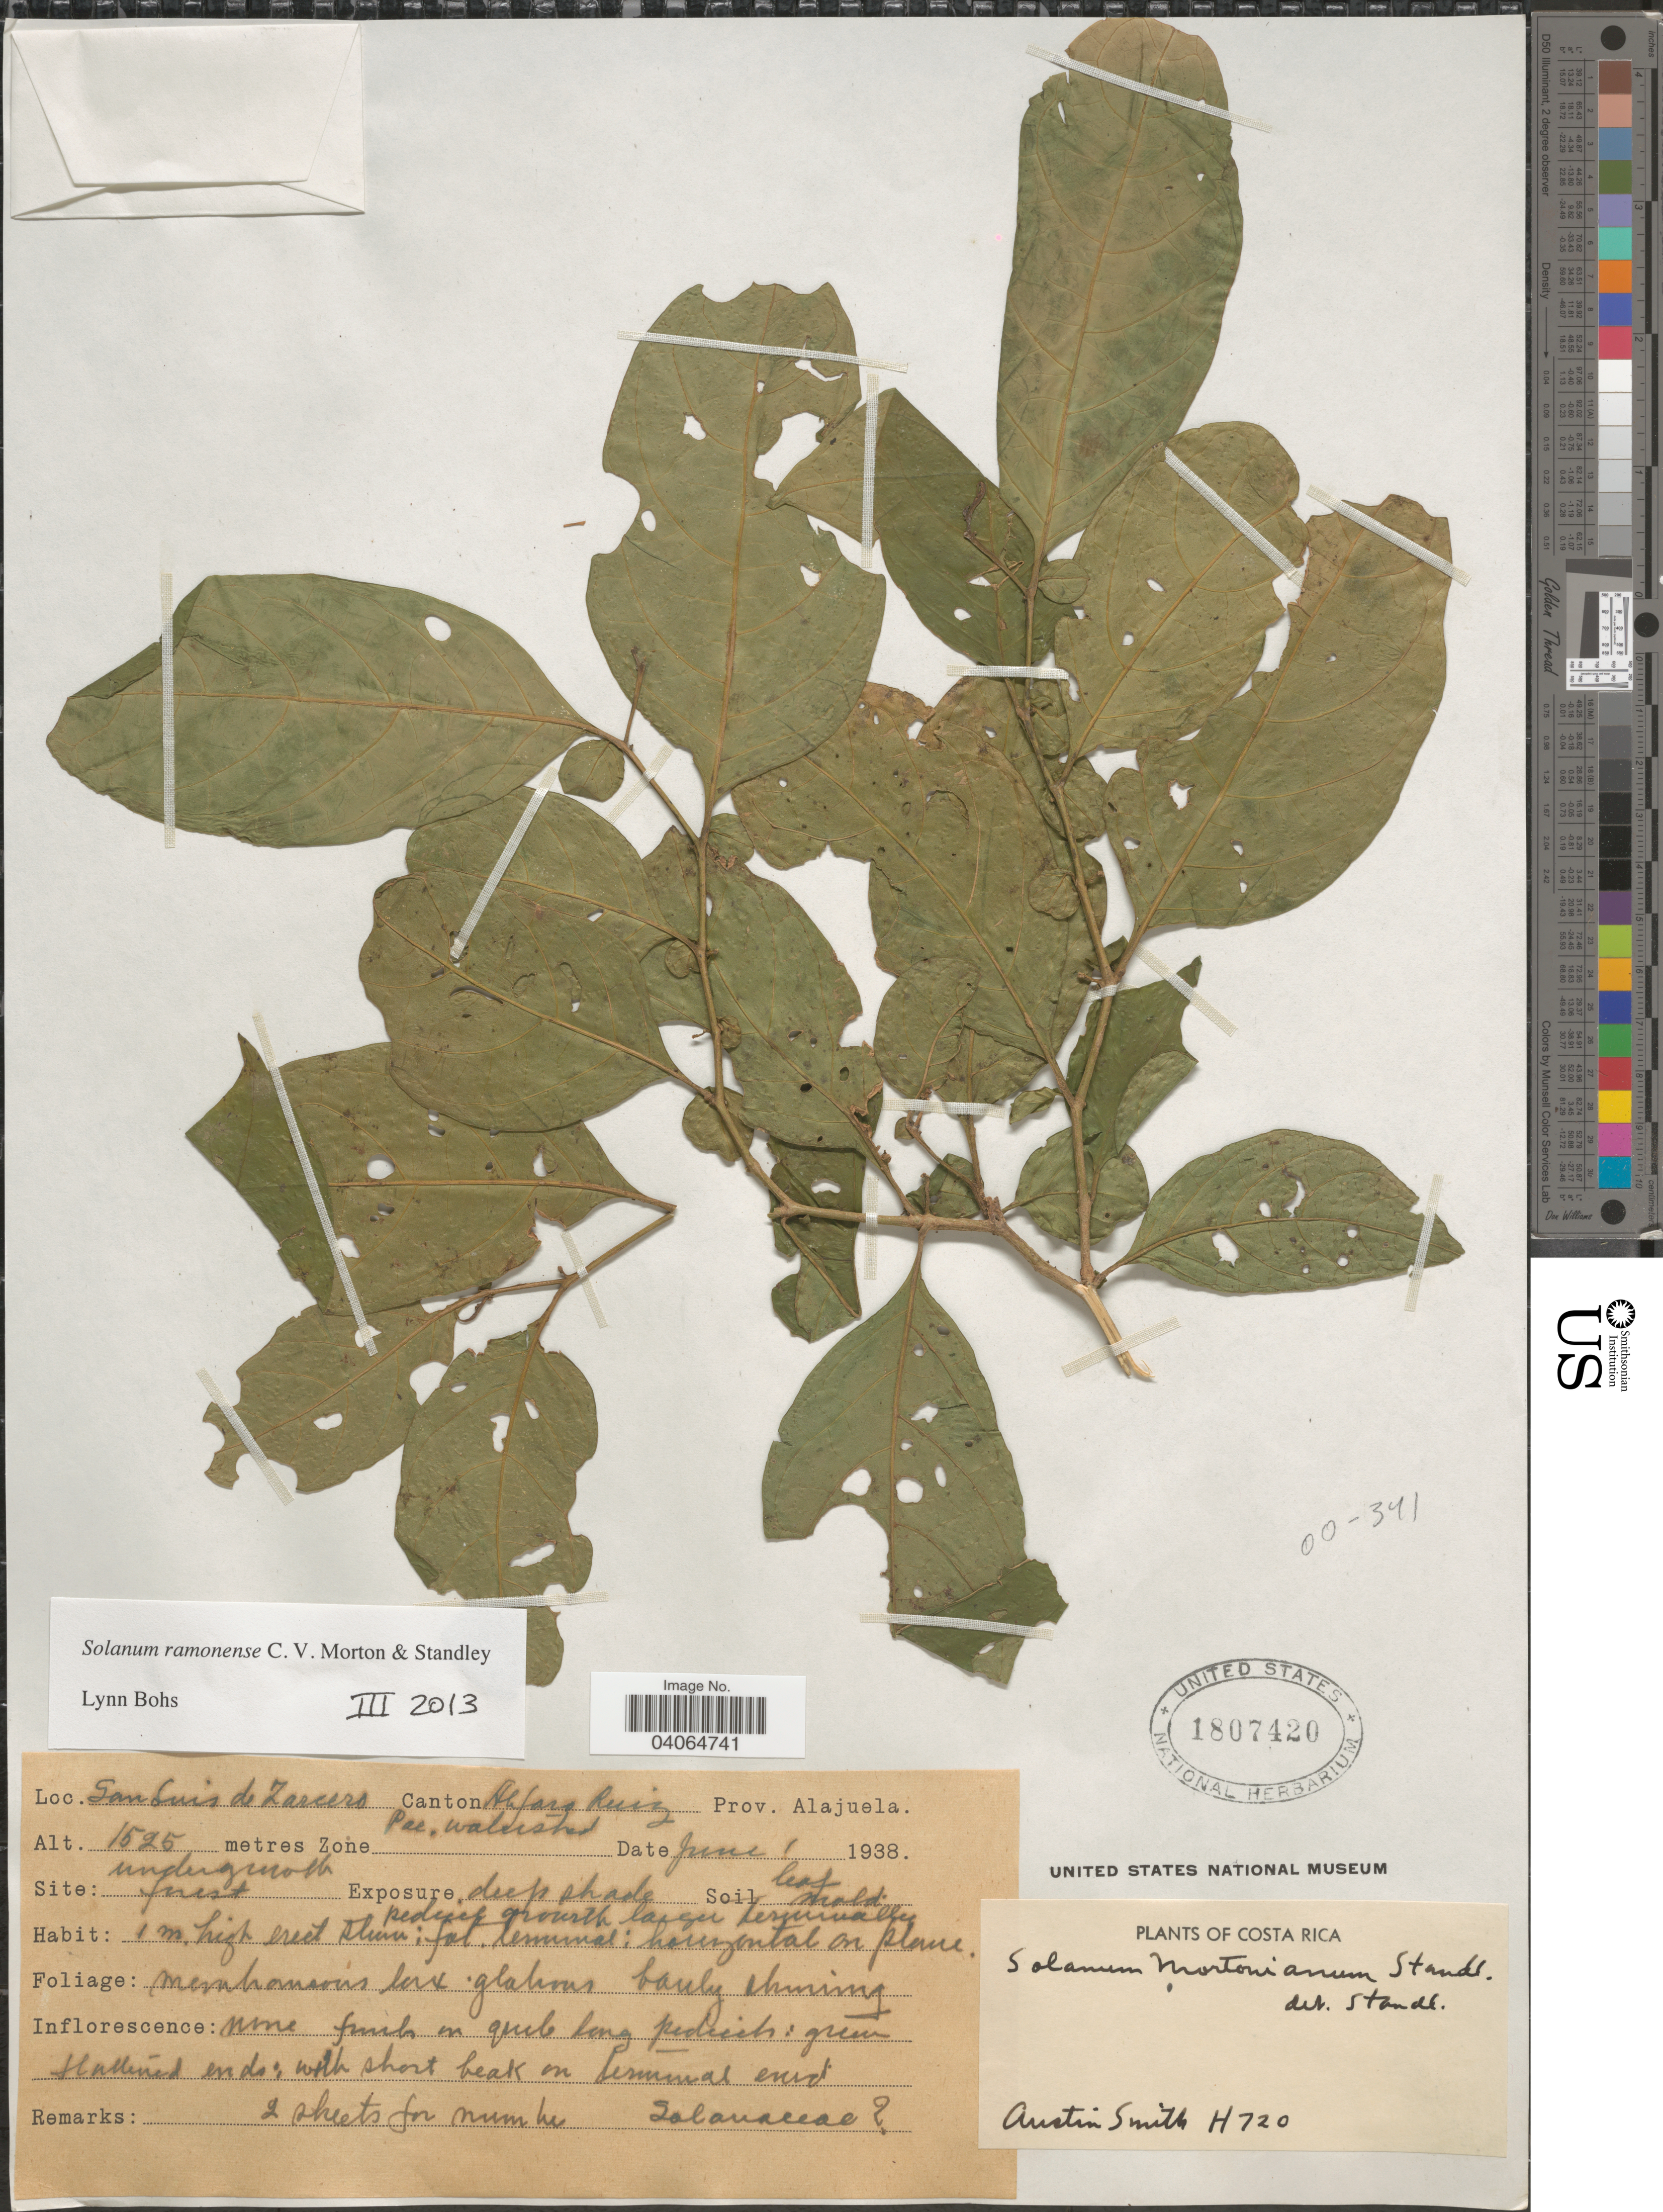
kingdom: Plantae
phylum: Tracheophyta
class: Magnoliopsida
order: Solanales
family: Solanaceae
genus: Solanum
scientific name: Solanum ramonense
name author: C.V. Morton & Standl.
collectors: Aust P. Smith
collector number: H720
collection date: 1938-06-01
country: Costa Rica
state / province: Alajuela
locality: San Luis de Zarcero. Canton Alfaro Ruiz Pac. watershed.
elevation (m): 1525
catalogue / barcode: US 1807420